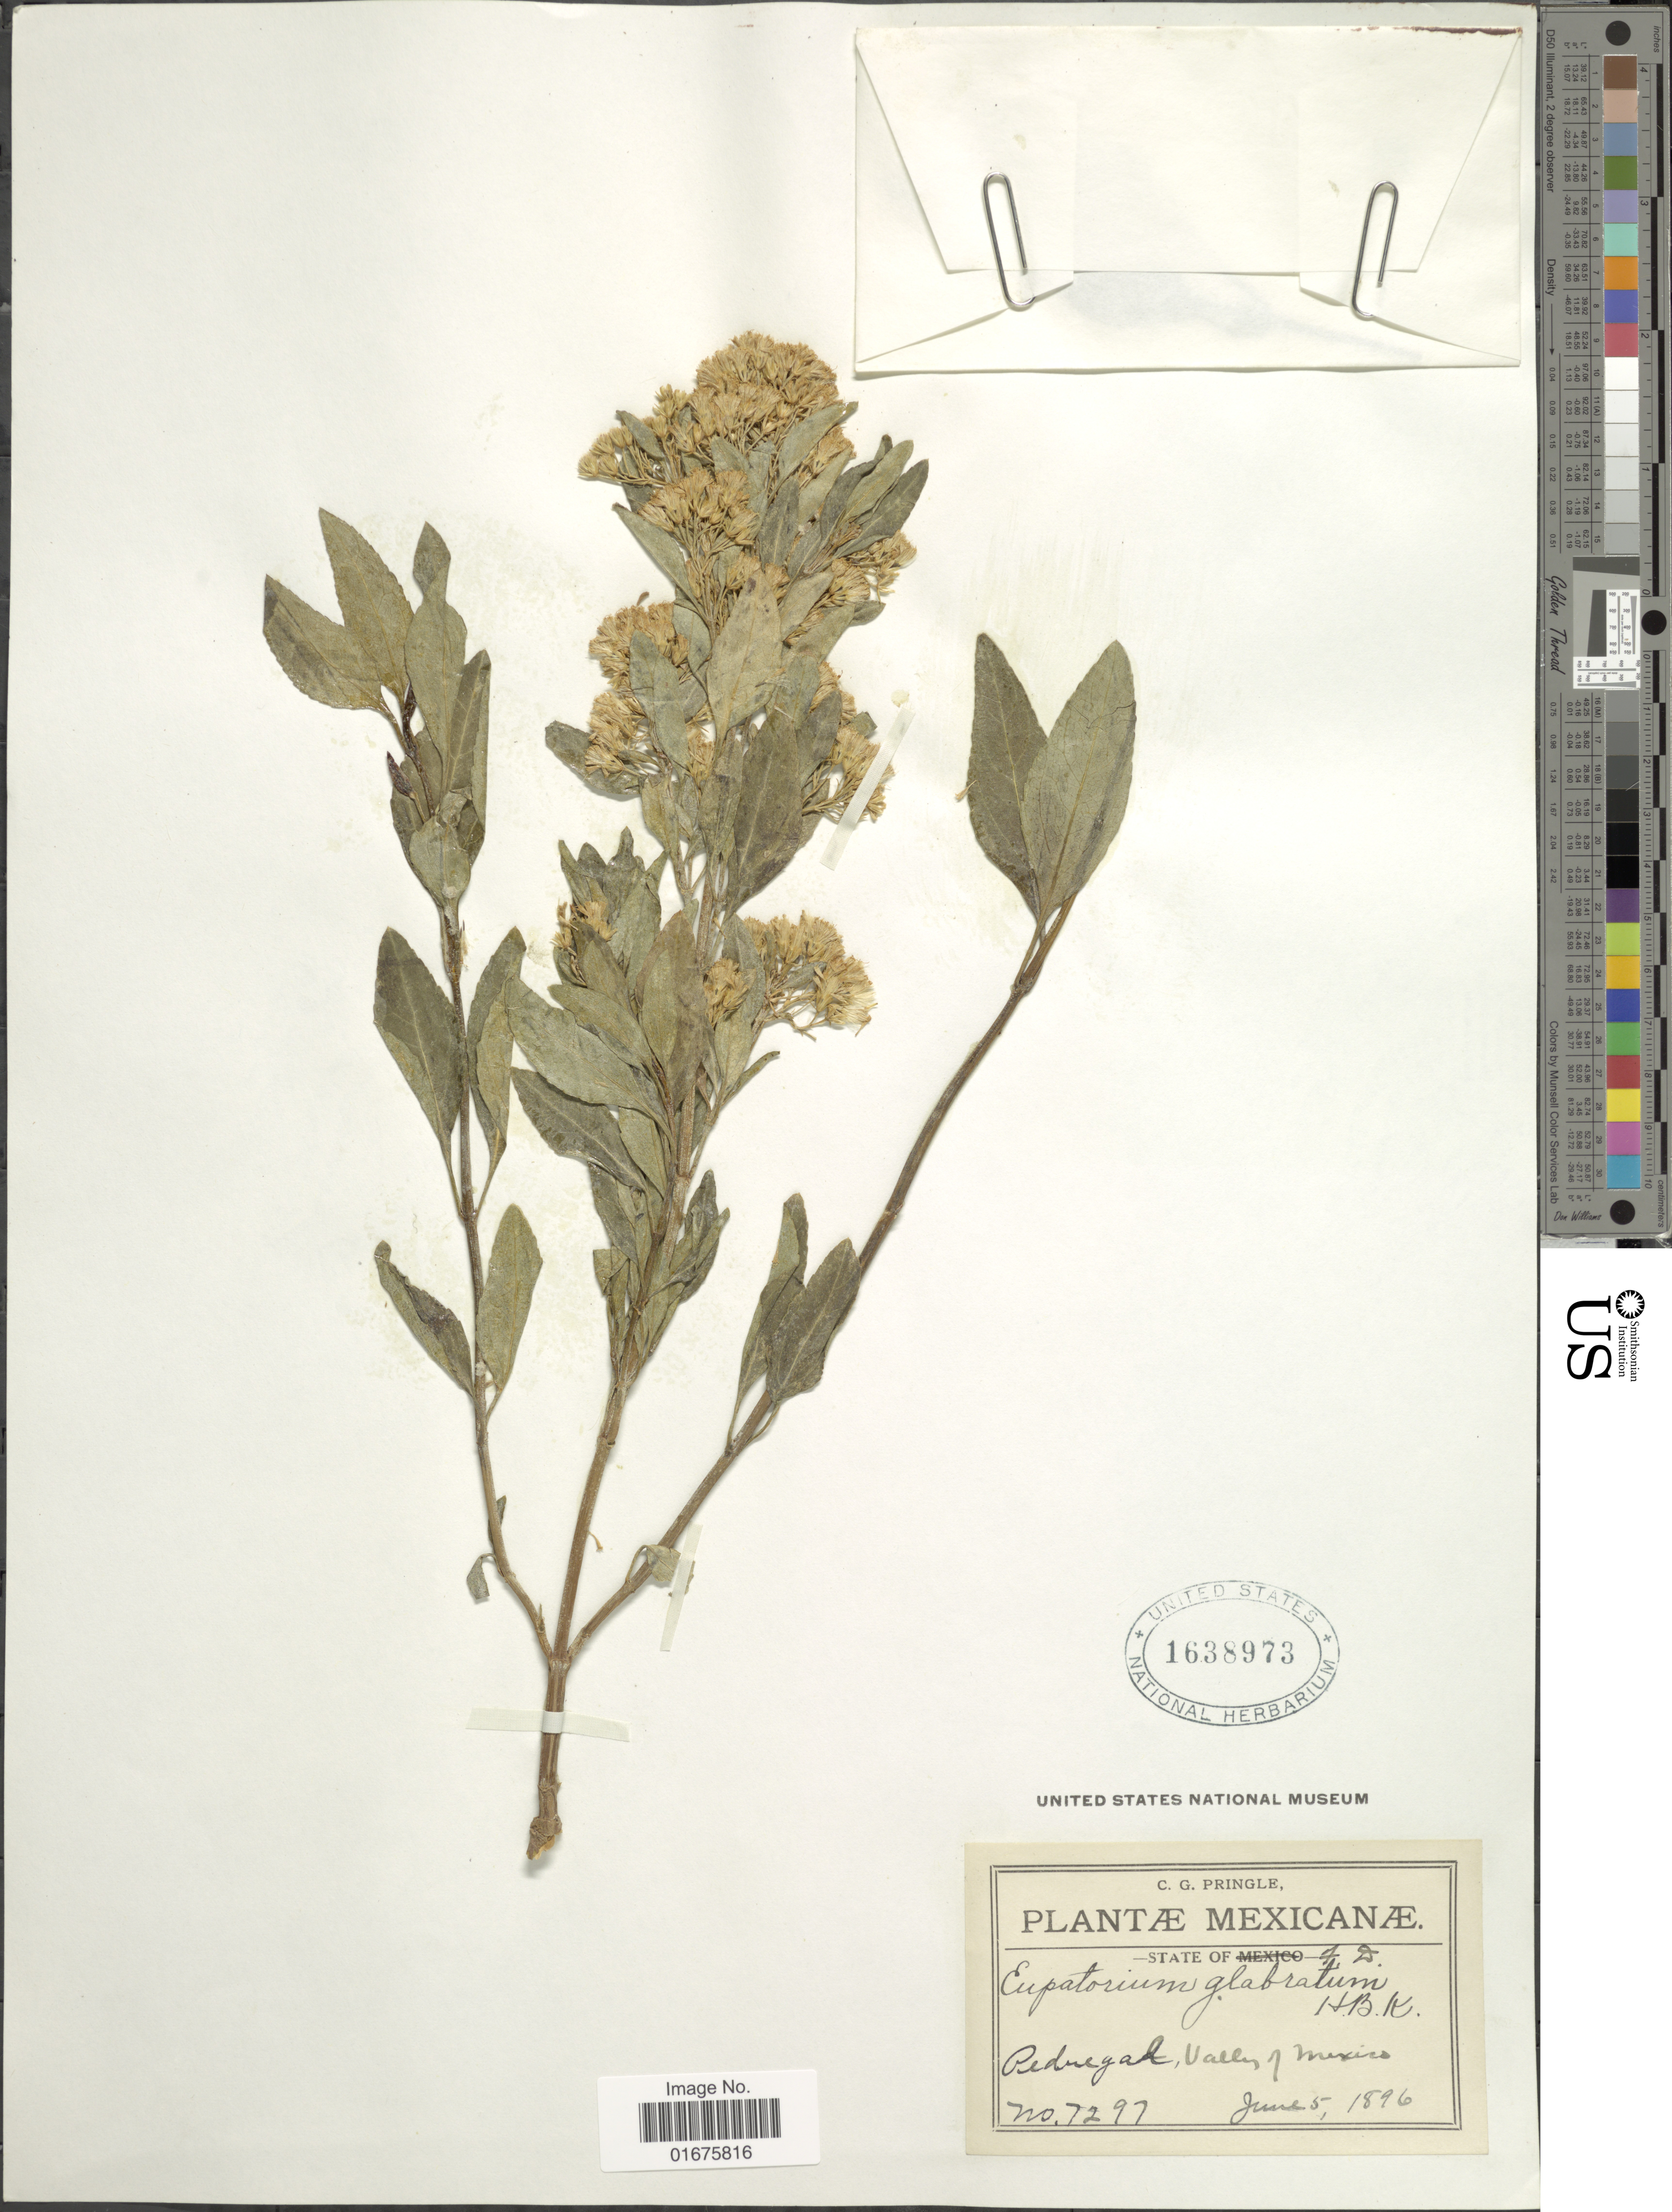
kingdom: Plantae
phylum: Tracheophyta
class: Magnoliopsida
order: Asterales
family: Asteraceae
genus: Ageratina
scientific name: Ageratina glabrata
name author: (Kunth) R.M. King & H. Rob.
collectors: C. G. Pringle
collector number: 7297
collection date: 1896-06-05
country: Mexico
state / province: Distrito Federal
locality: Pedregal, Valley of Mexico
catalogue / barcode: US 1638973